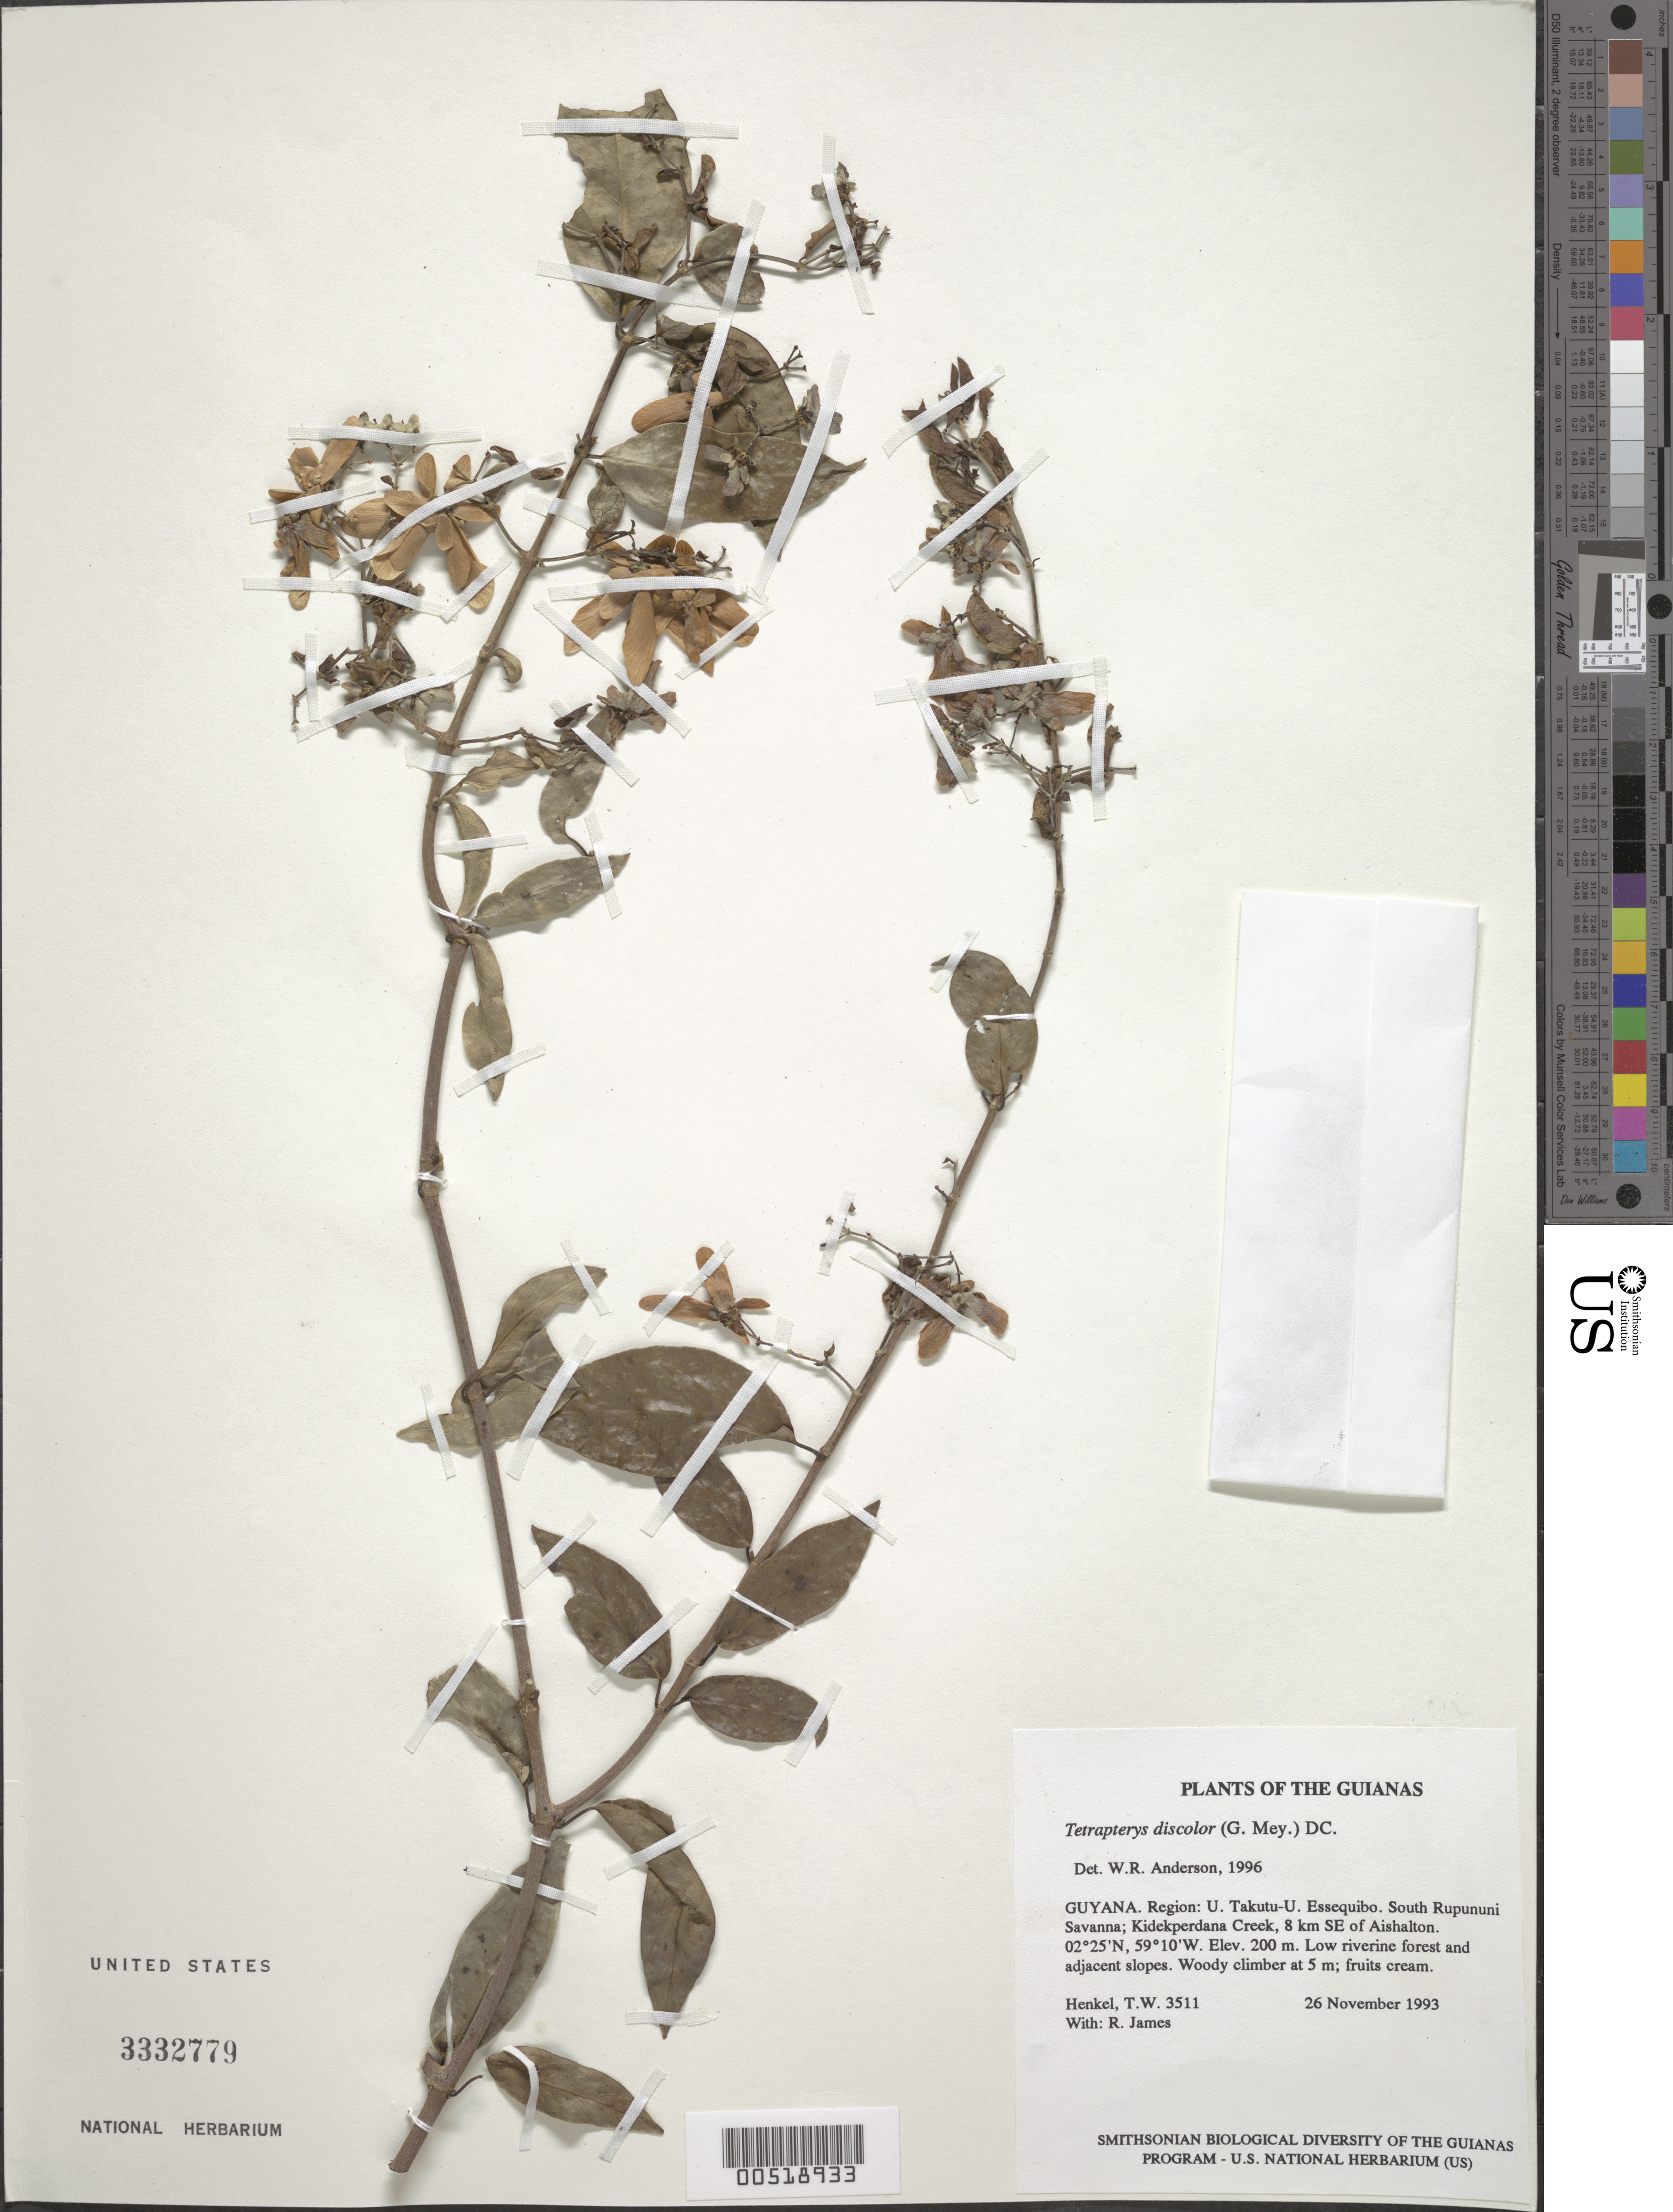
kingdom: Plantae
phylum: Tracheophyta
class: Magnoliopsida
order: Malpighiales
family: Malpighiaceae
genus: Tetrapterys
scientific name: Tetrapterys discolor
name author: (G. Mey.) DC.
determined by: Anderson, W. R., (MICH), University of Michigan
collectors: T. Henkel & R. James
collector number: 3511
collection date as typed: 26 November 1993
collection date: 1993-11-26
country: Guyana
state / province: U. Takutu-U. Essequibo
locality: South Rupununi Savanna; Kidekperdana Creek, 8 km SE of Aishalton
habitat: Low riverine forest and adjacent slopes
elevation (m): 200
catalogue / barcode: US 3332779